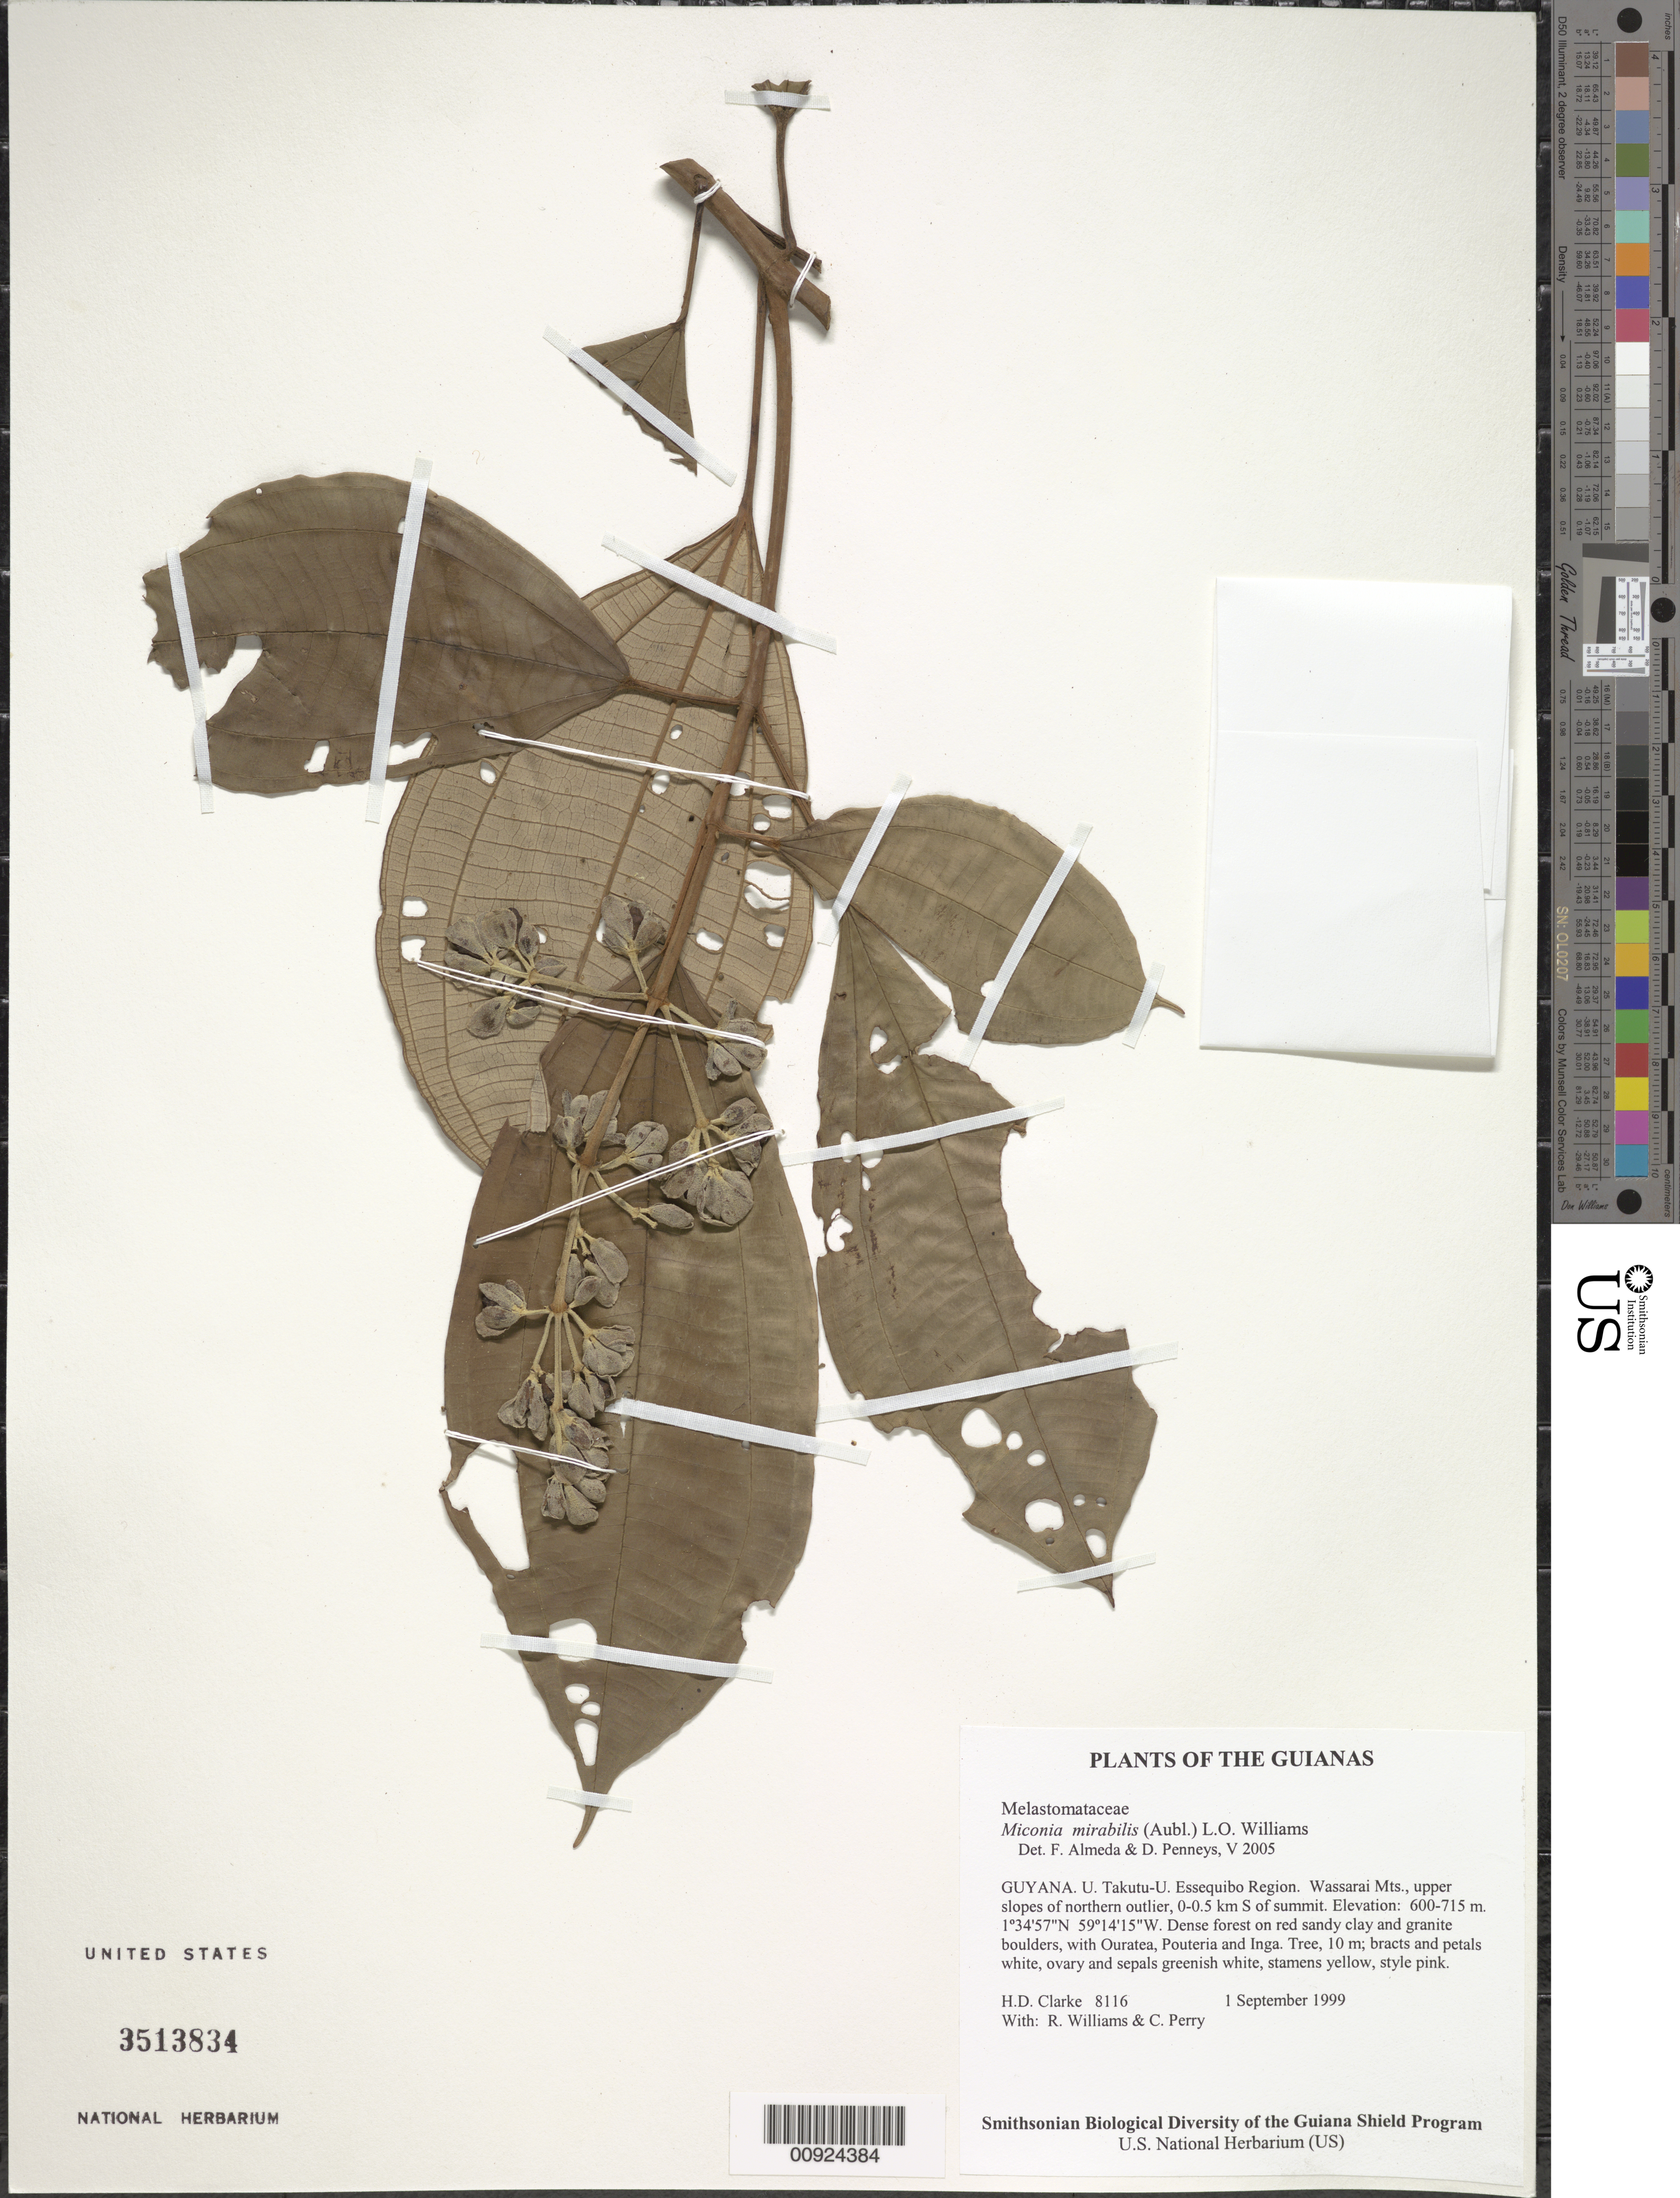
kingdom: Plantae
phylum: Tracheophyta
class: Magnoliopsida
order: Myrtales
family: Melastomataceae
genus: Miconia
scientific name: Miconia mirabilis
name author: (Aubl.) L.O. Williams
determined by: Almeda, F.; Penneys, D. S.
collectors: H. D. Clarke, R. Williams & C. Perry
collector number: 8116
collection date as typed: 1 September 1999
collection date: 1999-09-01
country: Guyana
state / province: U. Takutu-U. Essequibo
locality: Wassarai Mts., upper slopes of northern outlier, 0-0.5 km S of summit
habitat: Dense forest on red sandy clay and granite boulders, with Ouratea, Pouteria and Inga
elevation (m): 600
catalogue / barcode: US 3513834